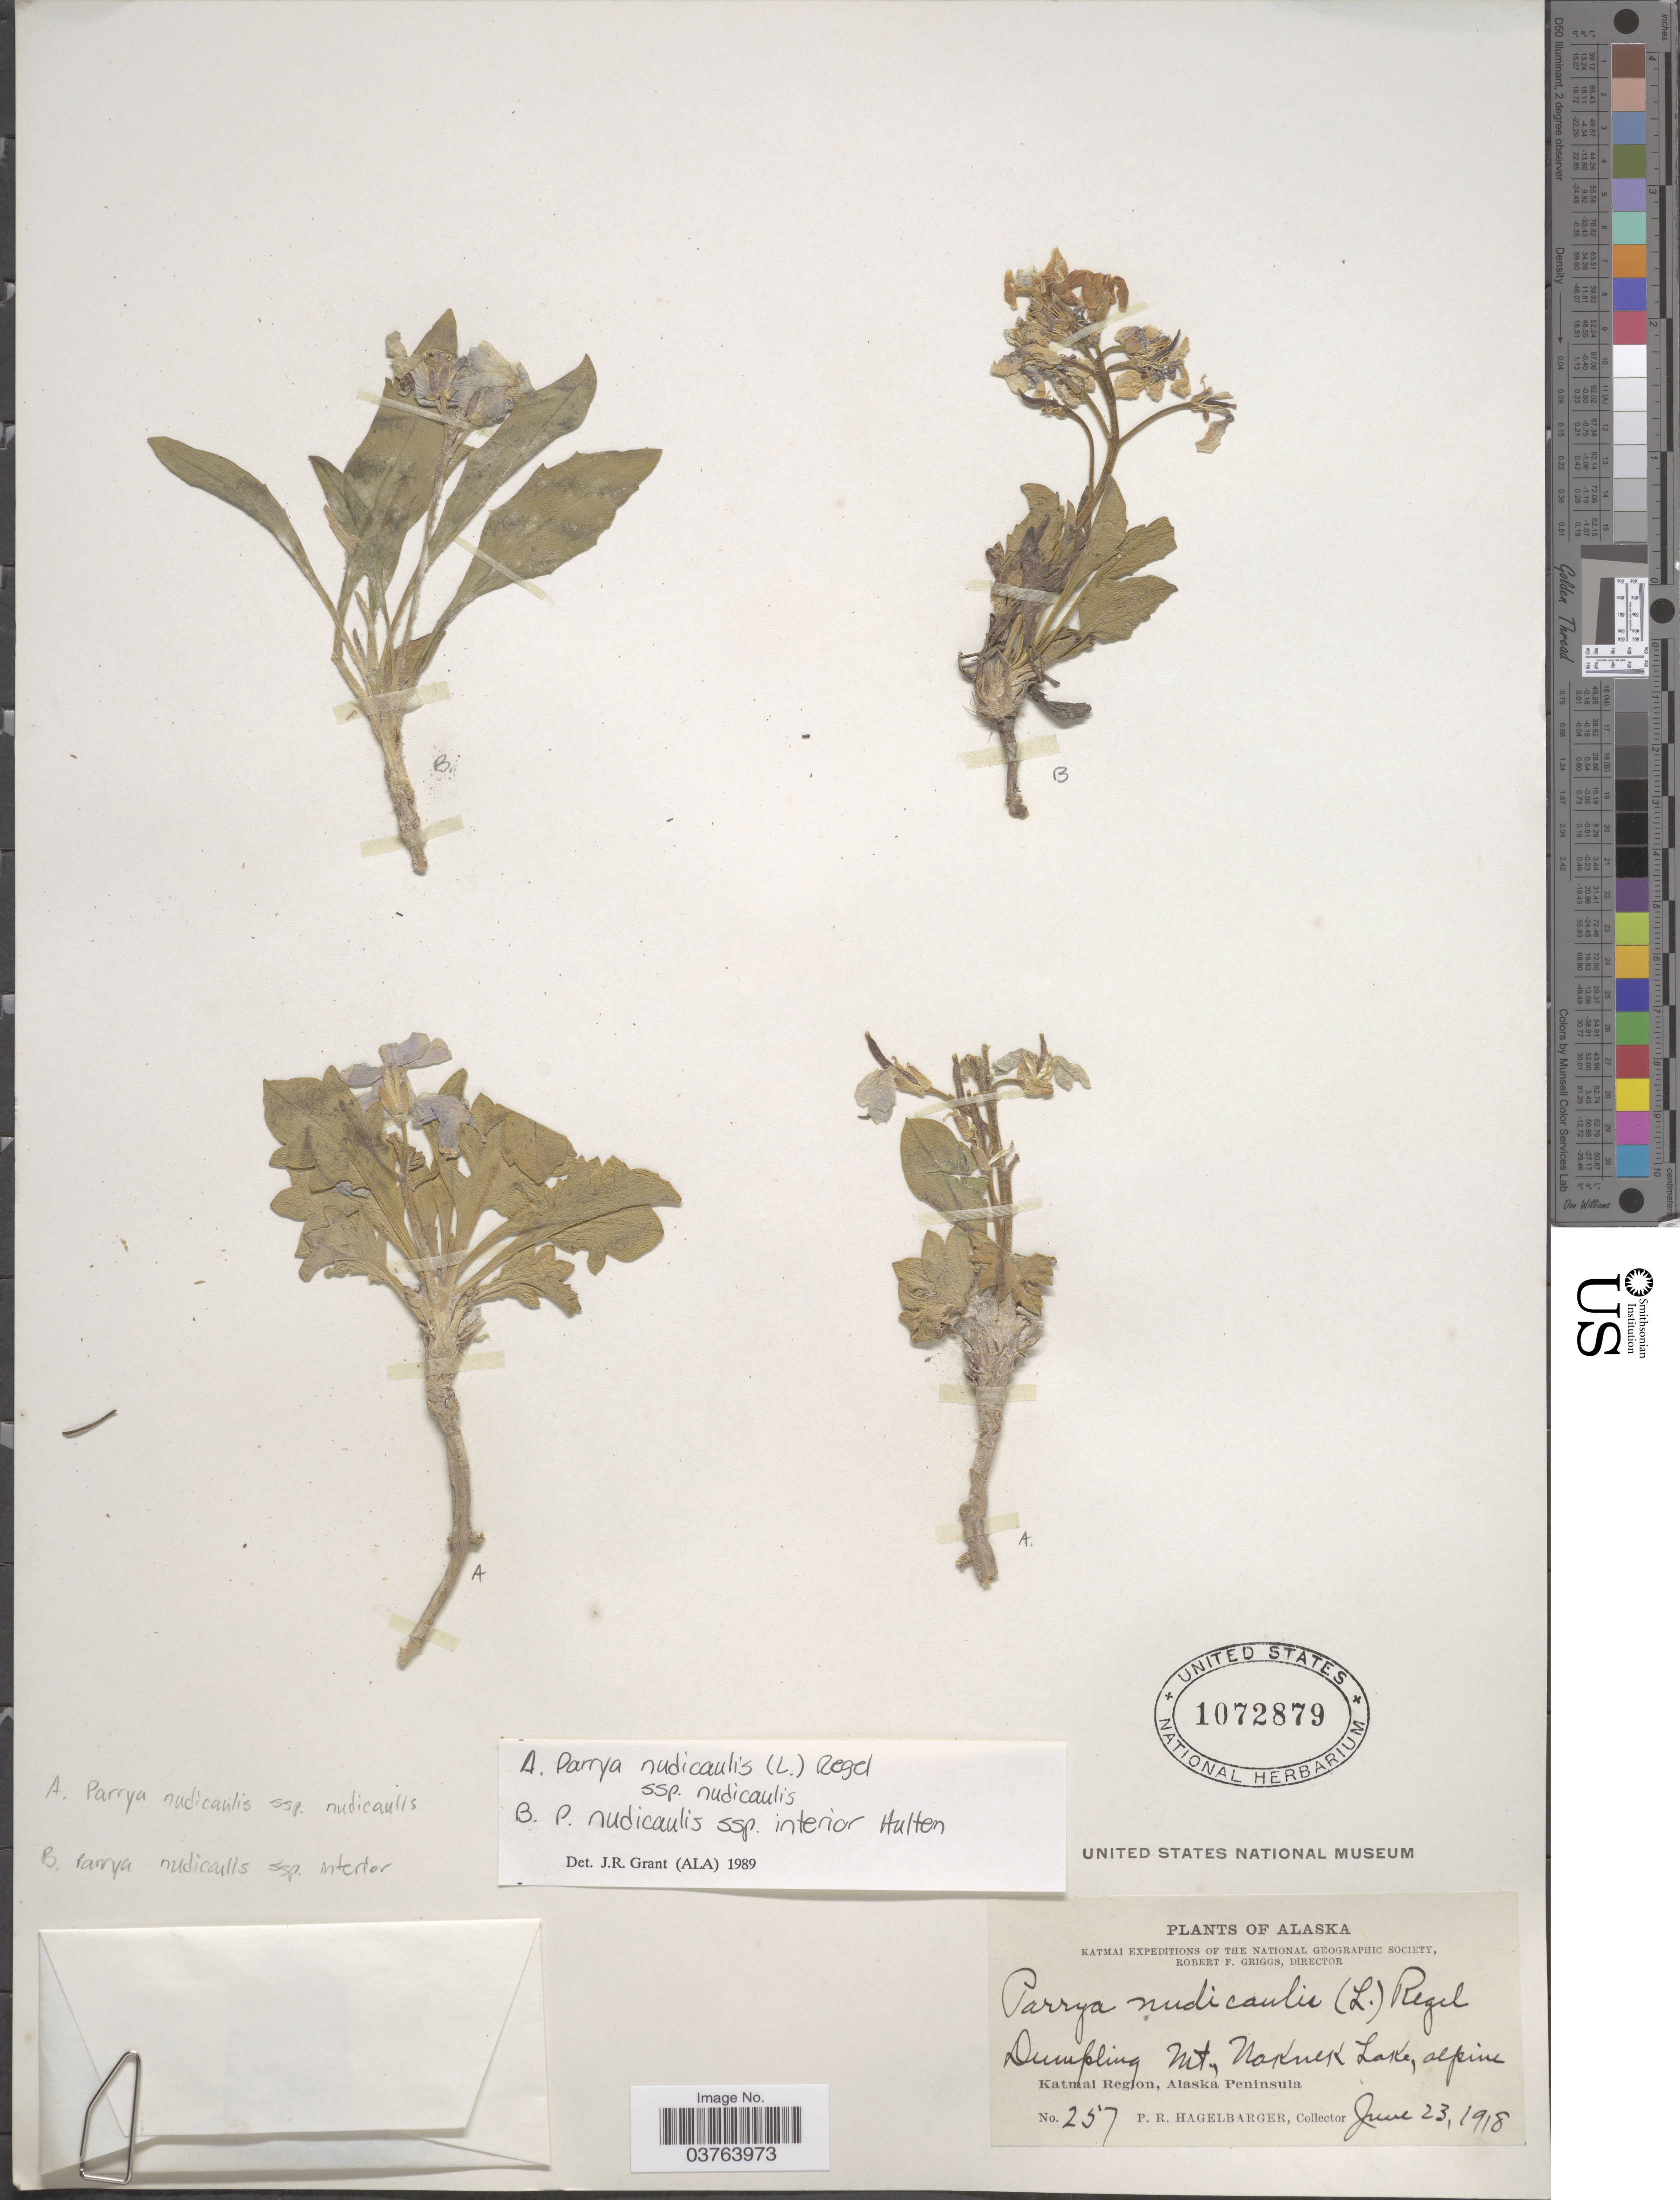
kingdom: Plantae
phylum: Tracheophyta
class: Magnoliopsida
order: Brassicales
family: Brassicaceae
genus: Parrya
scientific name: Parrya nudicaulis subsp. nudicaulis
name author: (L.) Regel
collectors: P. Hagelbarger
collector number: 257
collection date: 1918-06-23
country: United States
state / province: Alaska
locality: Katmai. Dumpling Mt., Naknek Lake, alpine. Katmai Region, Alaska Peninsula.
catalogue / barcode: US 1072879